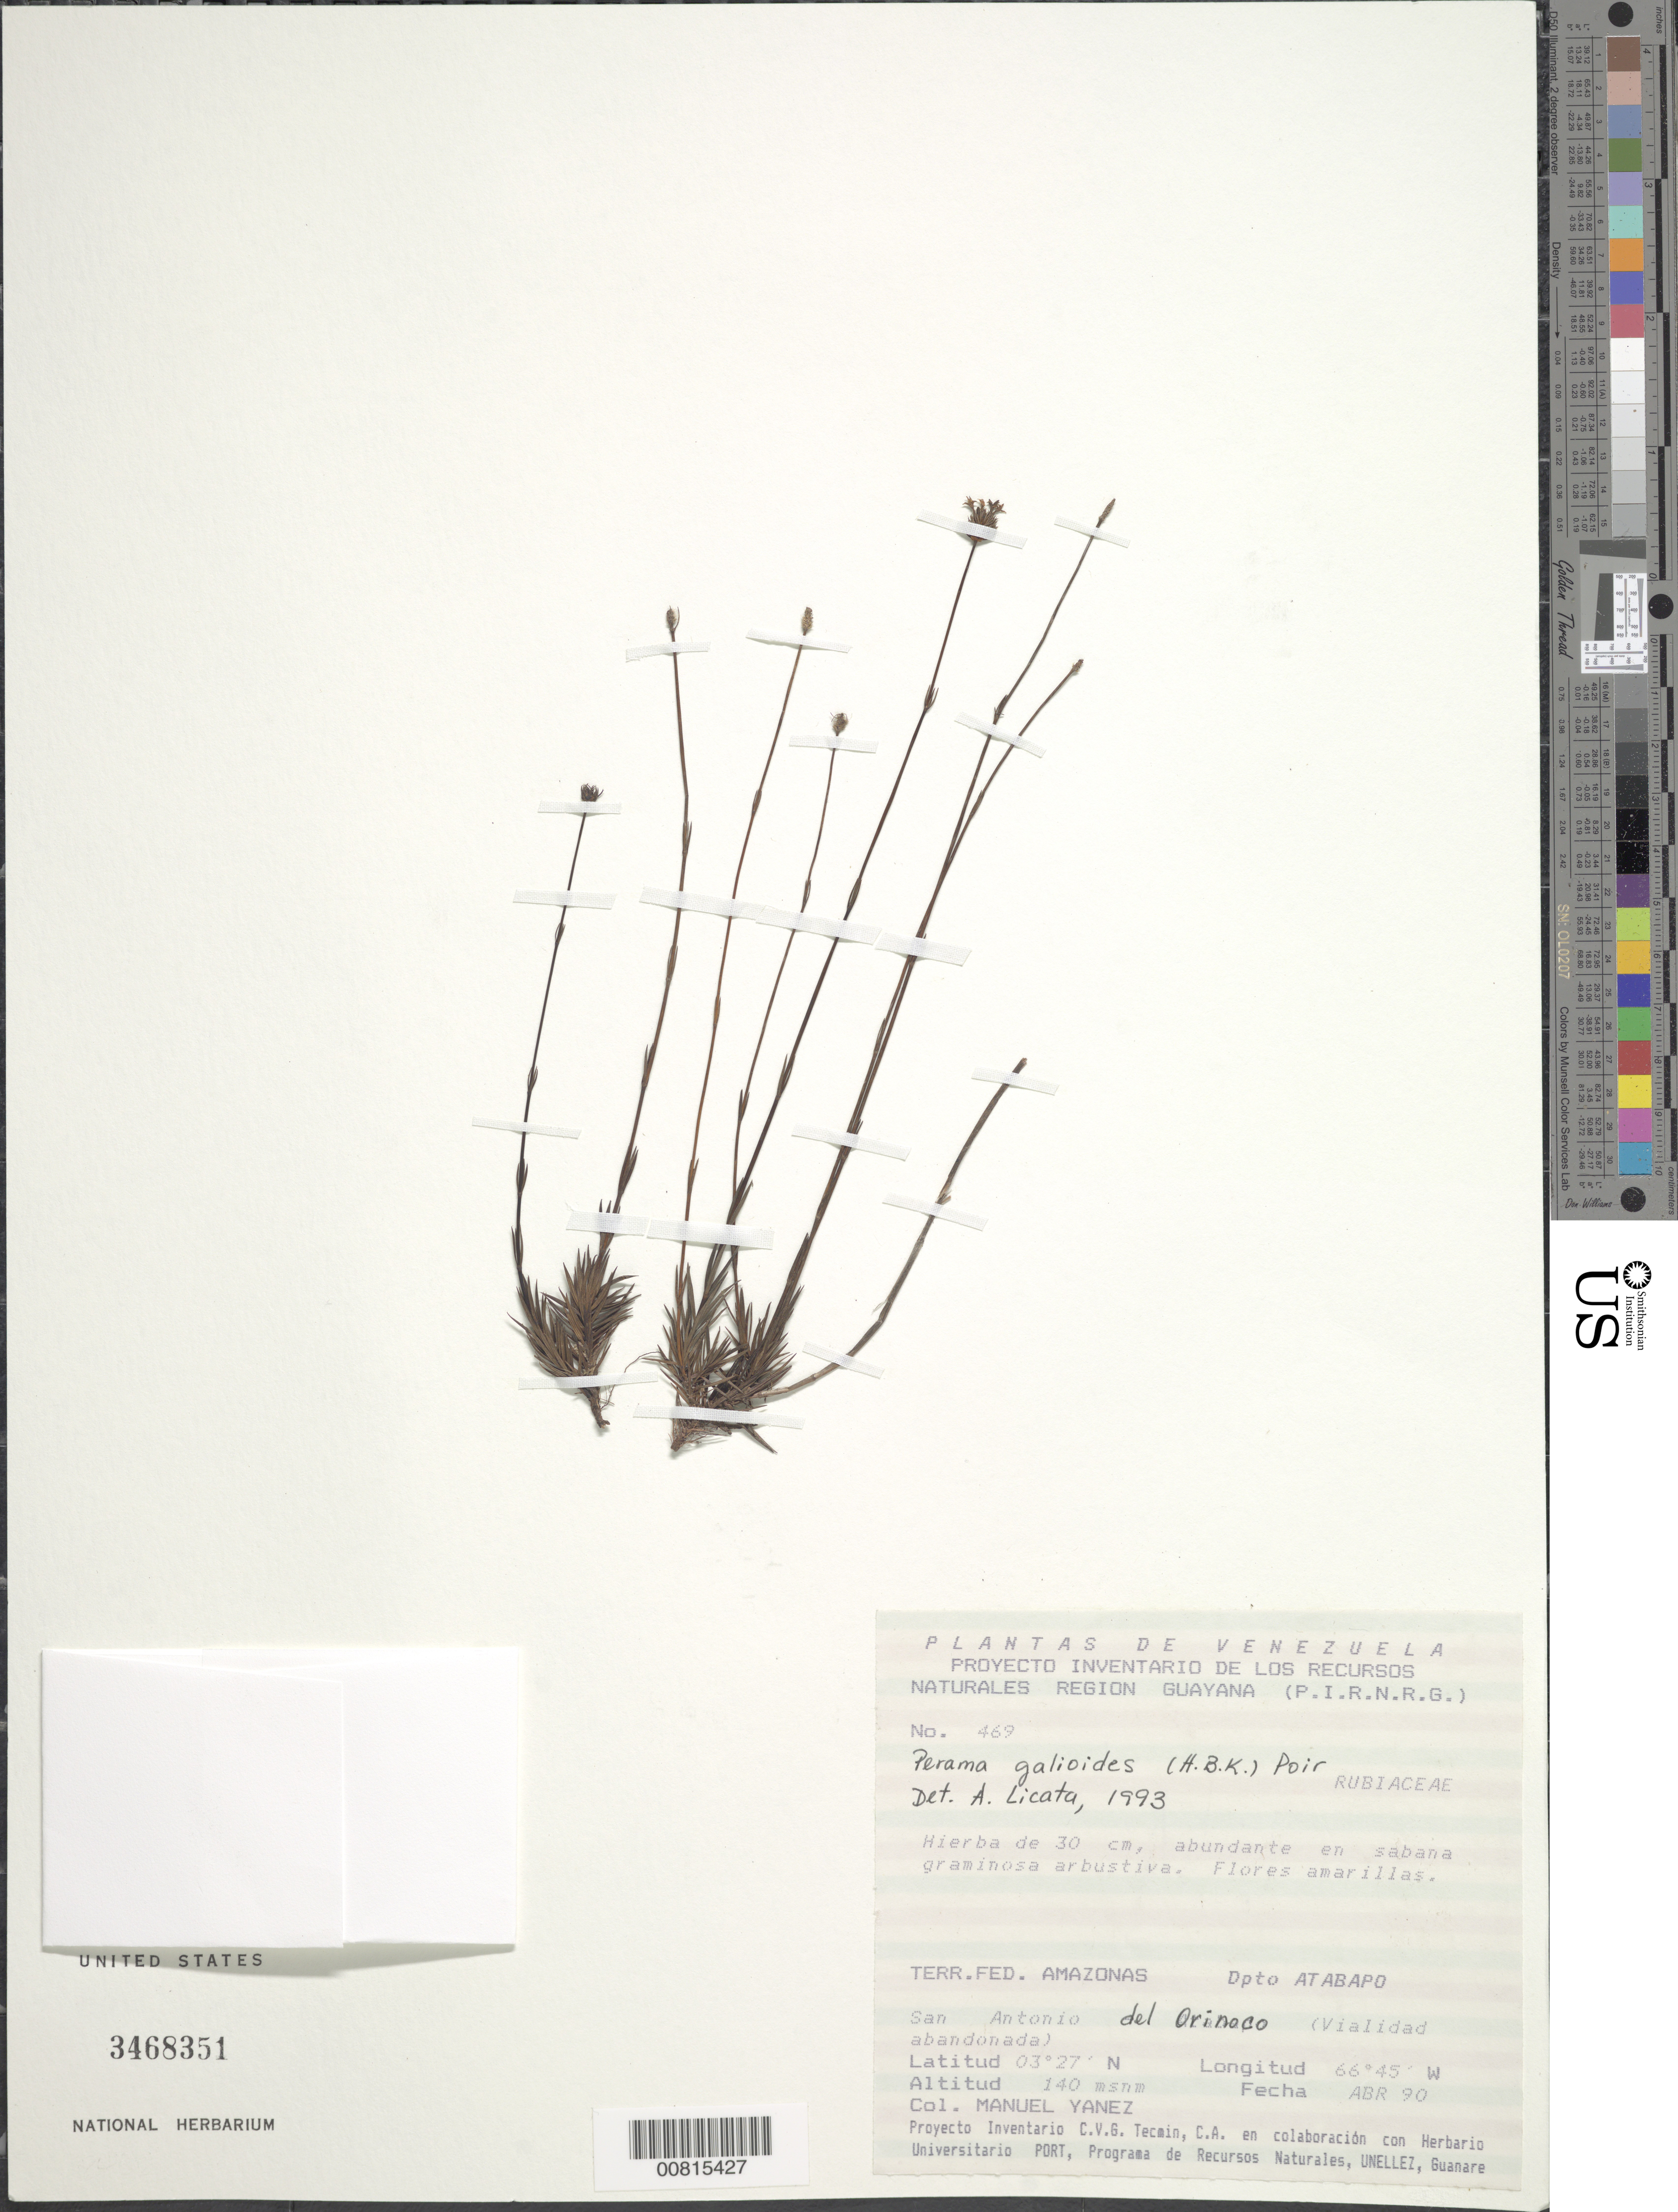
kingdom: Plantae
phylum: Tracheophyta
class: Magnoliopsida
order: Gentianales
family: Rubiaceae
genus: Perama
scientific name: Perama galioides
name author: (Kunth) Poir.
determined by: Licata, A., (PORT), Univ. Nac. Exp. de los Llanos Ezequiel Zamora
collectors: M. Yanez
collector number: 469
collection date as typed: Apr-90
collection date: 1990-04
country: Venezuela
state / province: Amazonas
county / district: Atabapo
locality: San Antonio del Orinoco (Vialidad abandonada)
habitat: Sabana graminosa arbustiva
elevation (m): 140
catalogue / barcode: US 3468351